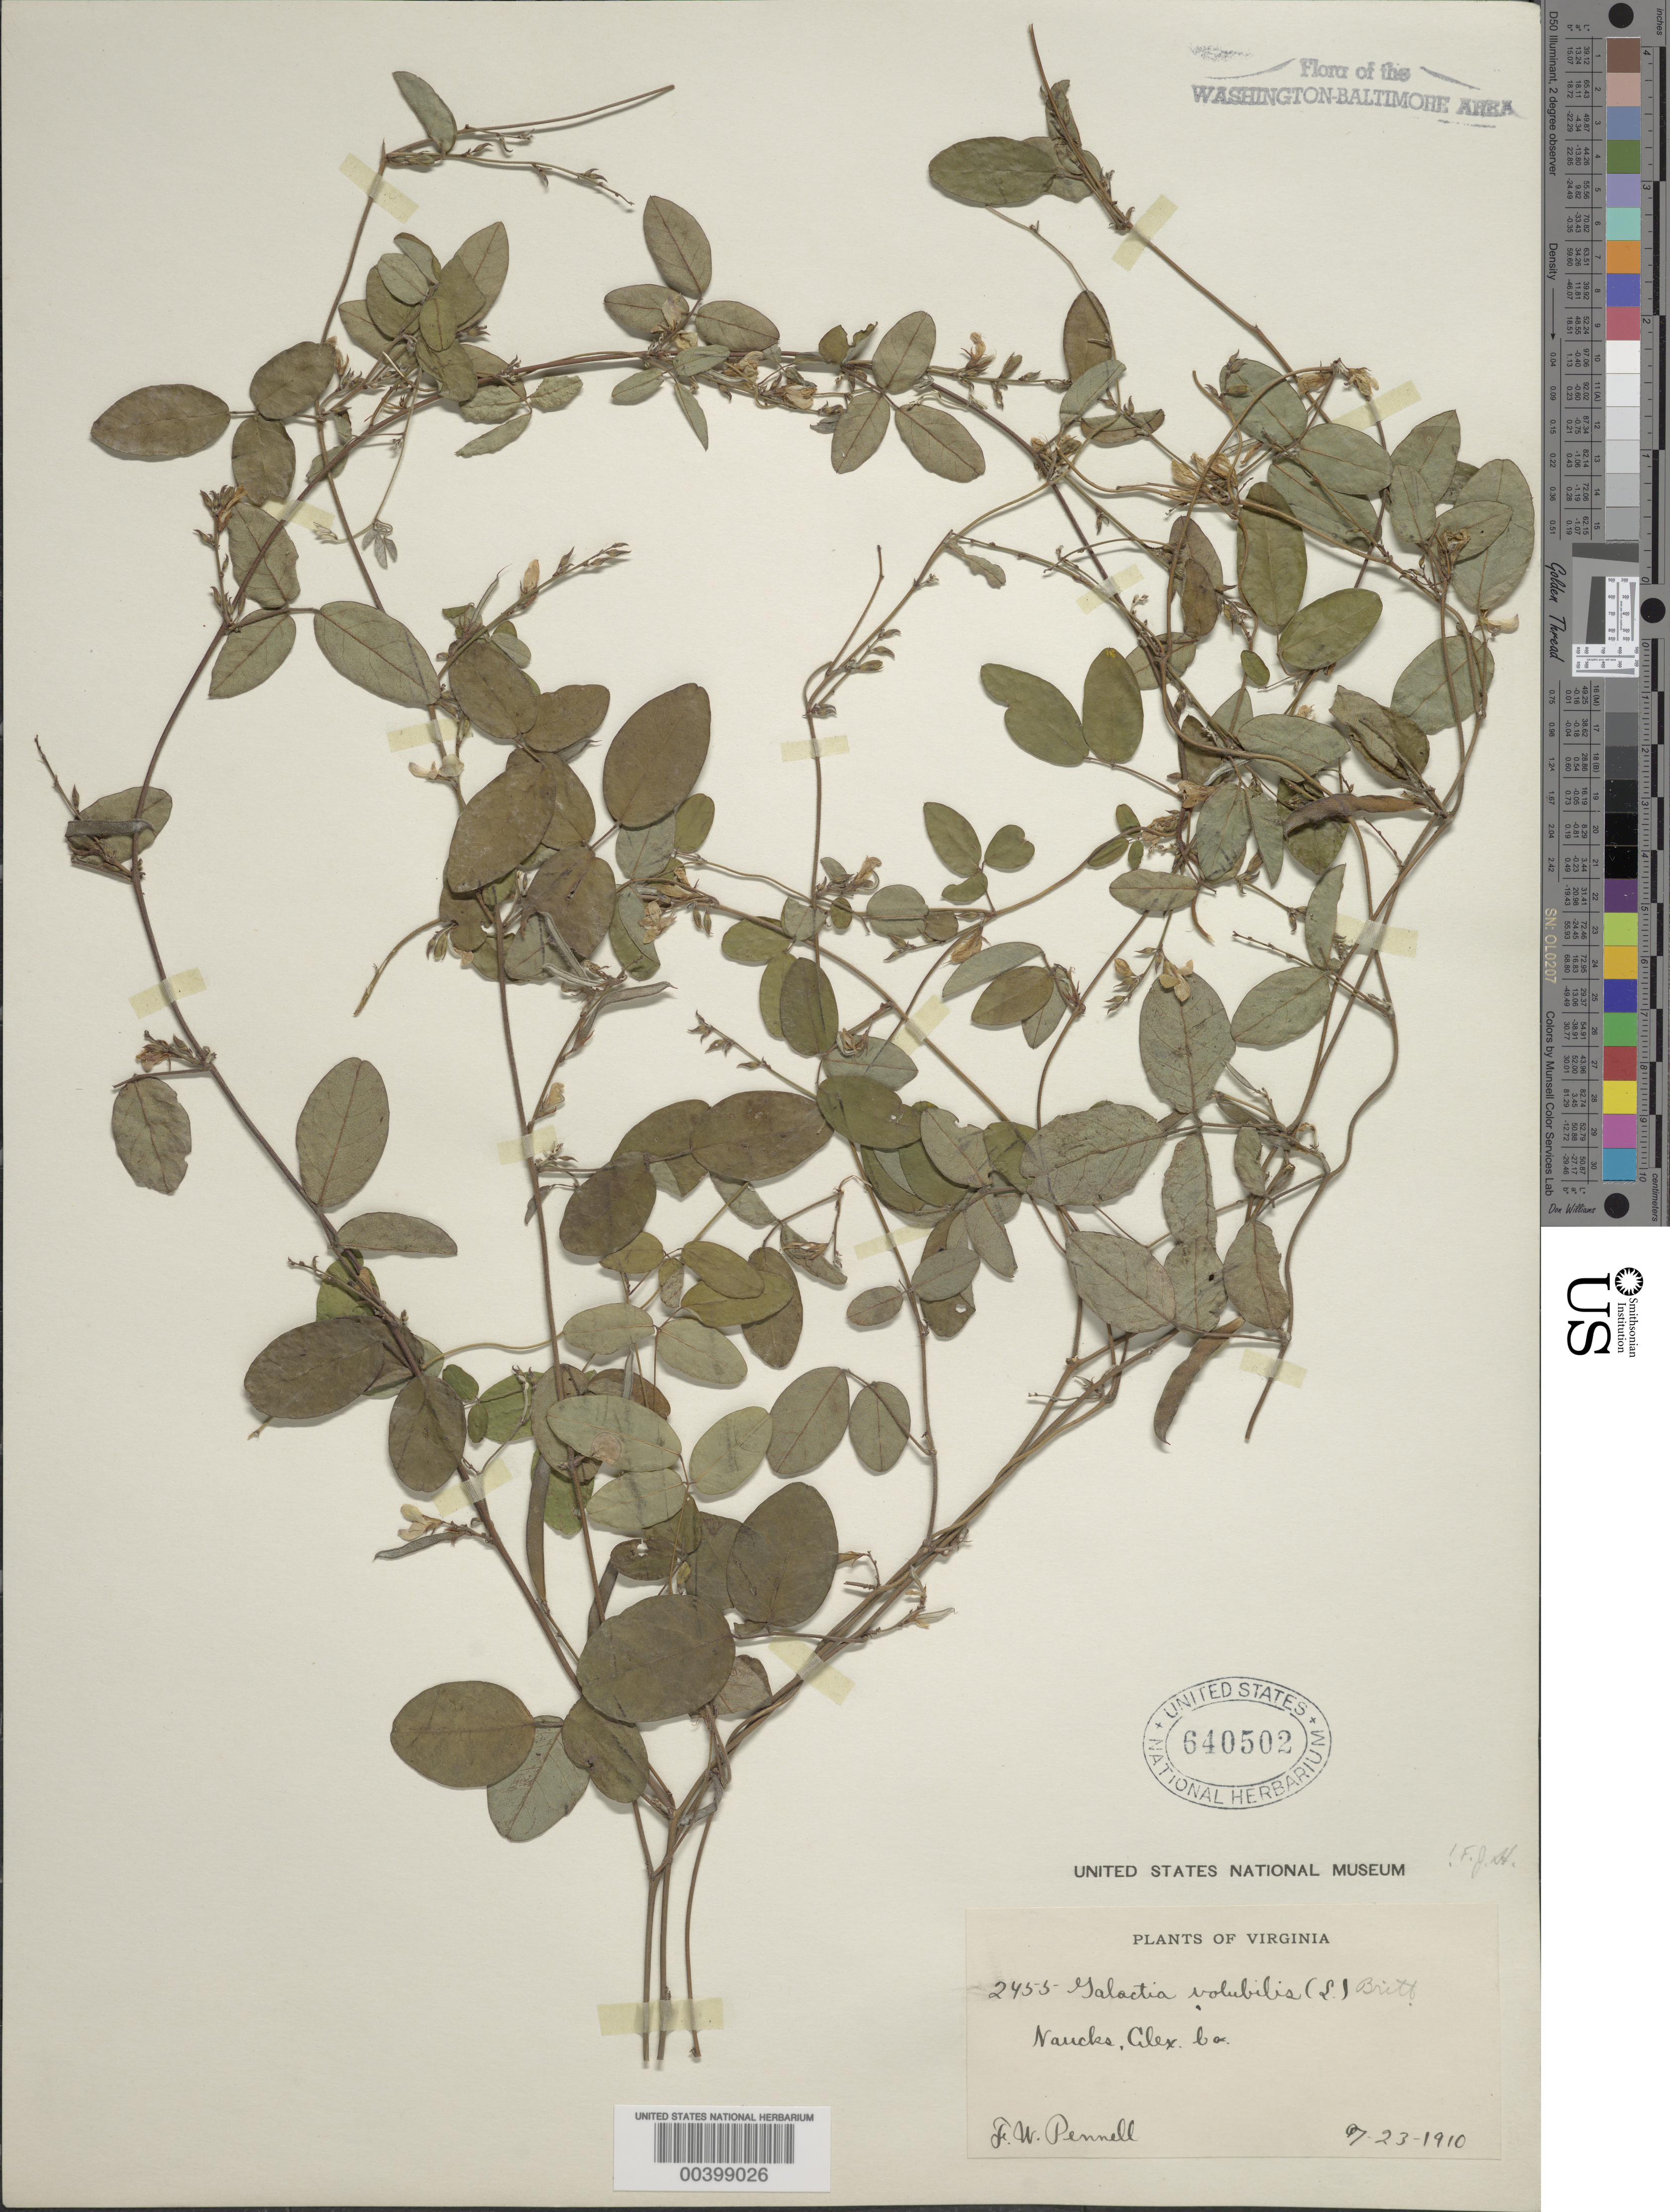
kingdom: Plantae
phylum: Tracheophyta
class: Magnoliopsida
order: Fabales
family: Fabaceae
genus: Galactia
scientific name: Galactia volubilis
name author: (L.) Britton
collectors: F. W. Pennell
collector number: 2455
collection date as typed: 23 Jul 1910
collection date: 1910-07-23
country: United States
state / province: Virginia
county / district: Arlington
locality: Naucks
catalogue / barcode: US 640502